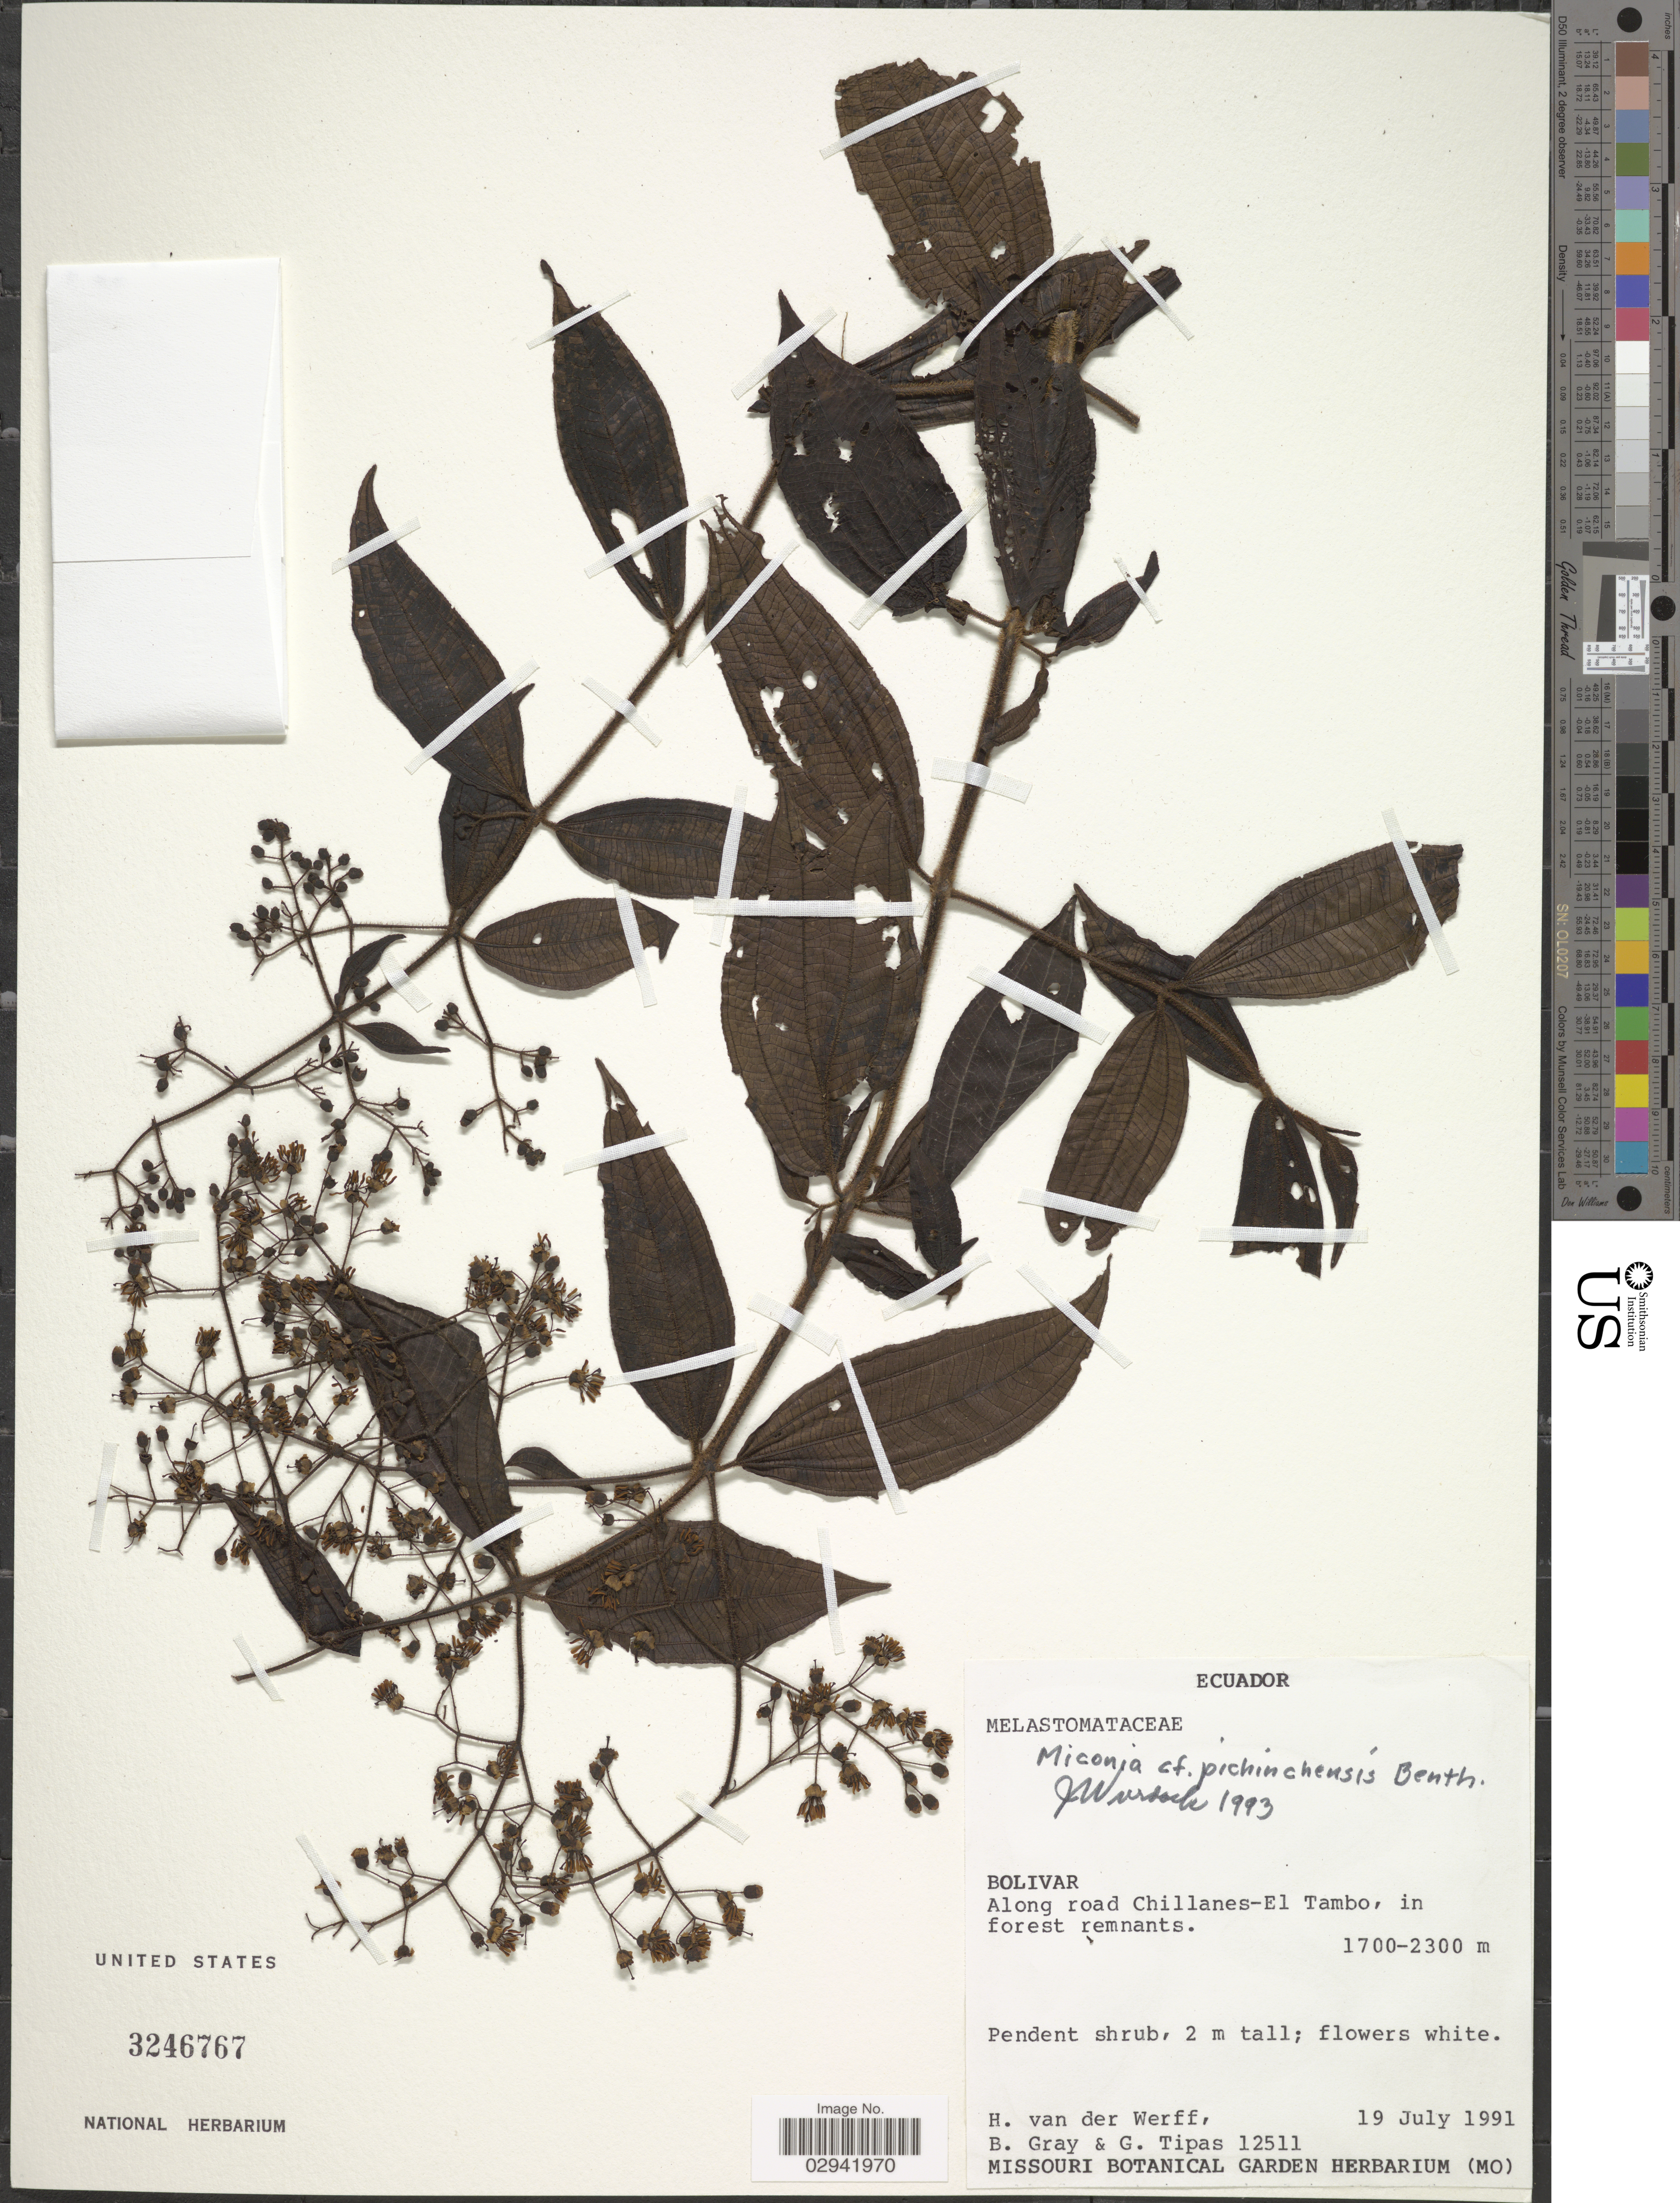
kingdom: Plantae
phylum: Tracheophyta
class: Magnoliopsida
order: Myrtales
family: Melastomataceae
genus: Miconia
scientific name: Miconia pichinchensis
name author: Benth.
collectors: H. van der Werff, B. Gray & G. Tipas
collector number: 12511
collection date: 1991-07-19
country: Ecuador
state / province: Bolívar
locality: Along road Chillanes-El Tambo.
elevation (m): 1700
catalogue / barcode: US 3246767